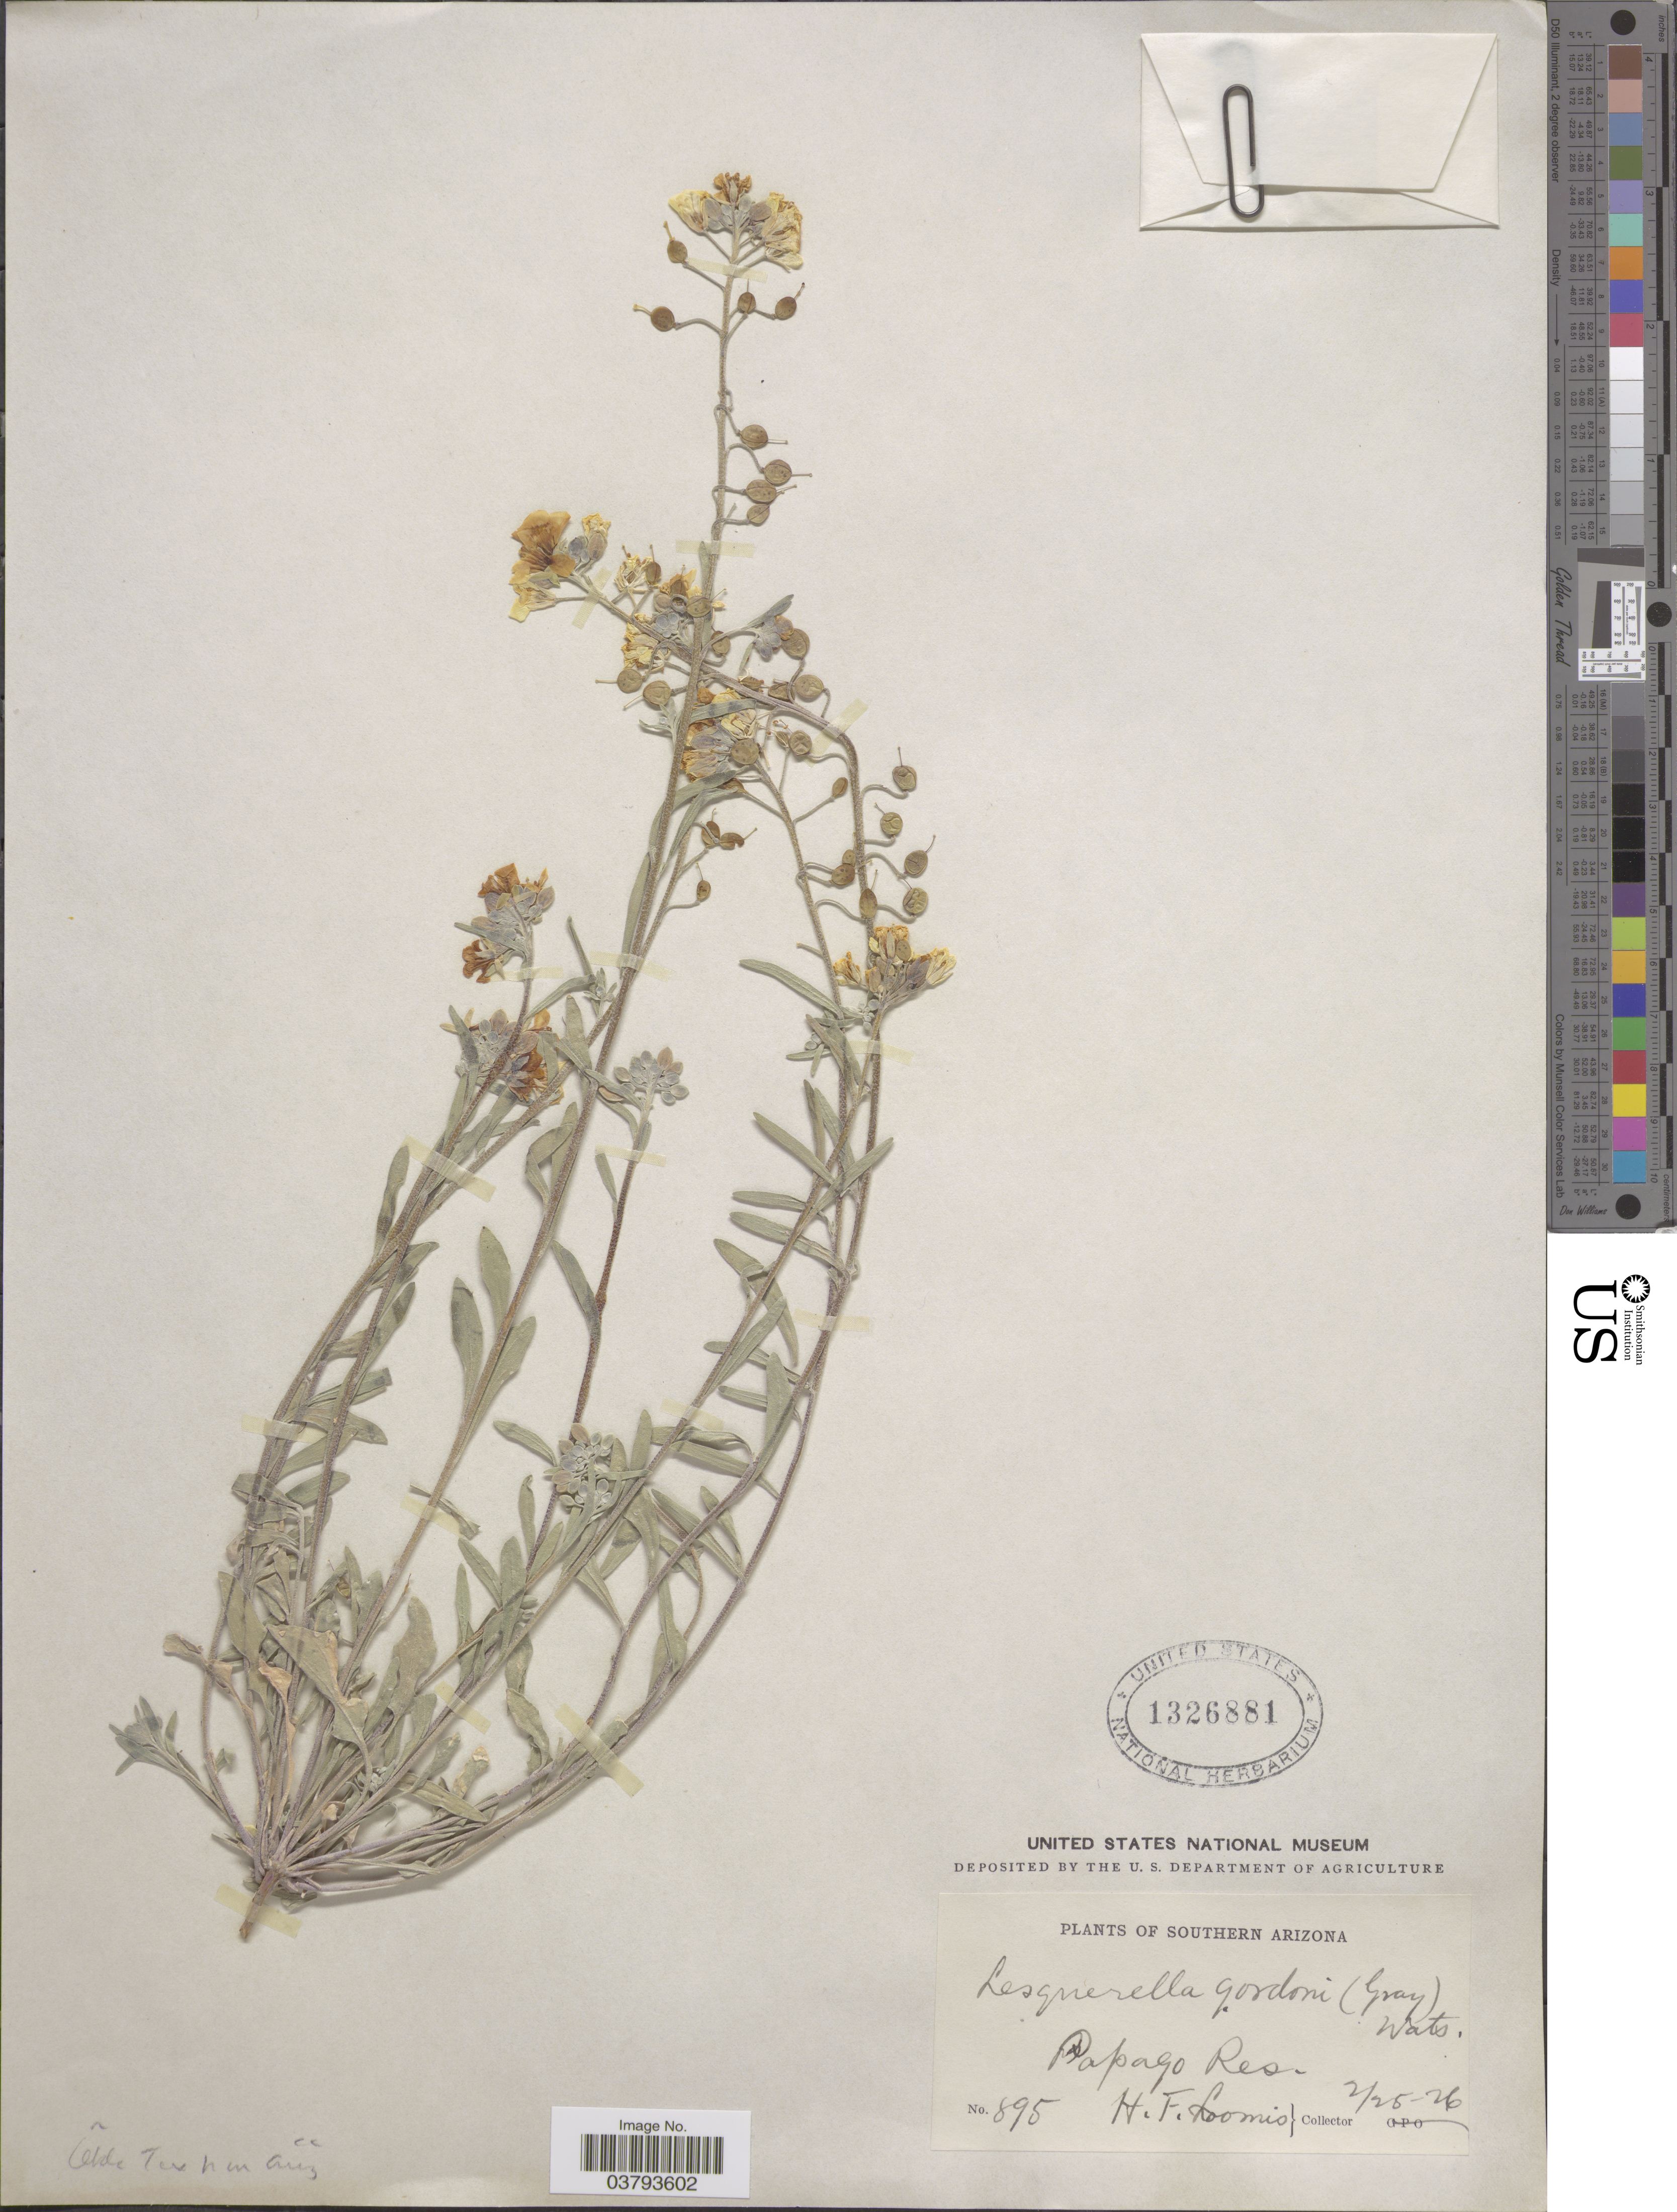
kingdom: Plantae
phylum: Tracheophyta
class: Magnoliopsida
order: Brassicales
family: Brassicaceae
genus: Lesquerella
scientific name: Lesquerella gordonii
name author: (A. Gray) S. Watson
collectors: H. F. Loomis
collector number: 895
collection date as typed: Transcribed d/m/y: 25/2/26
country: United States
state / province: Arizona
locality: Southern Arizona. Papago Res.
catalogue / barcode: US 1326881